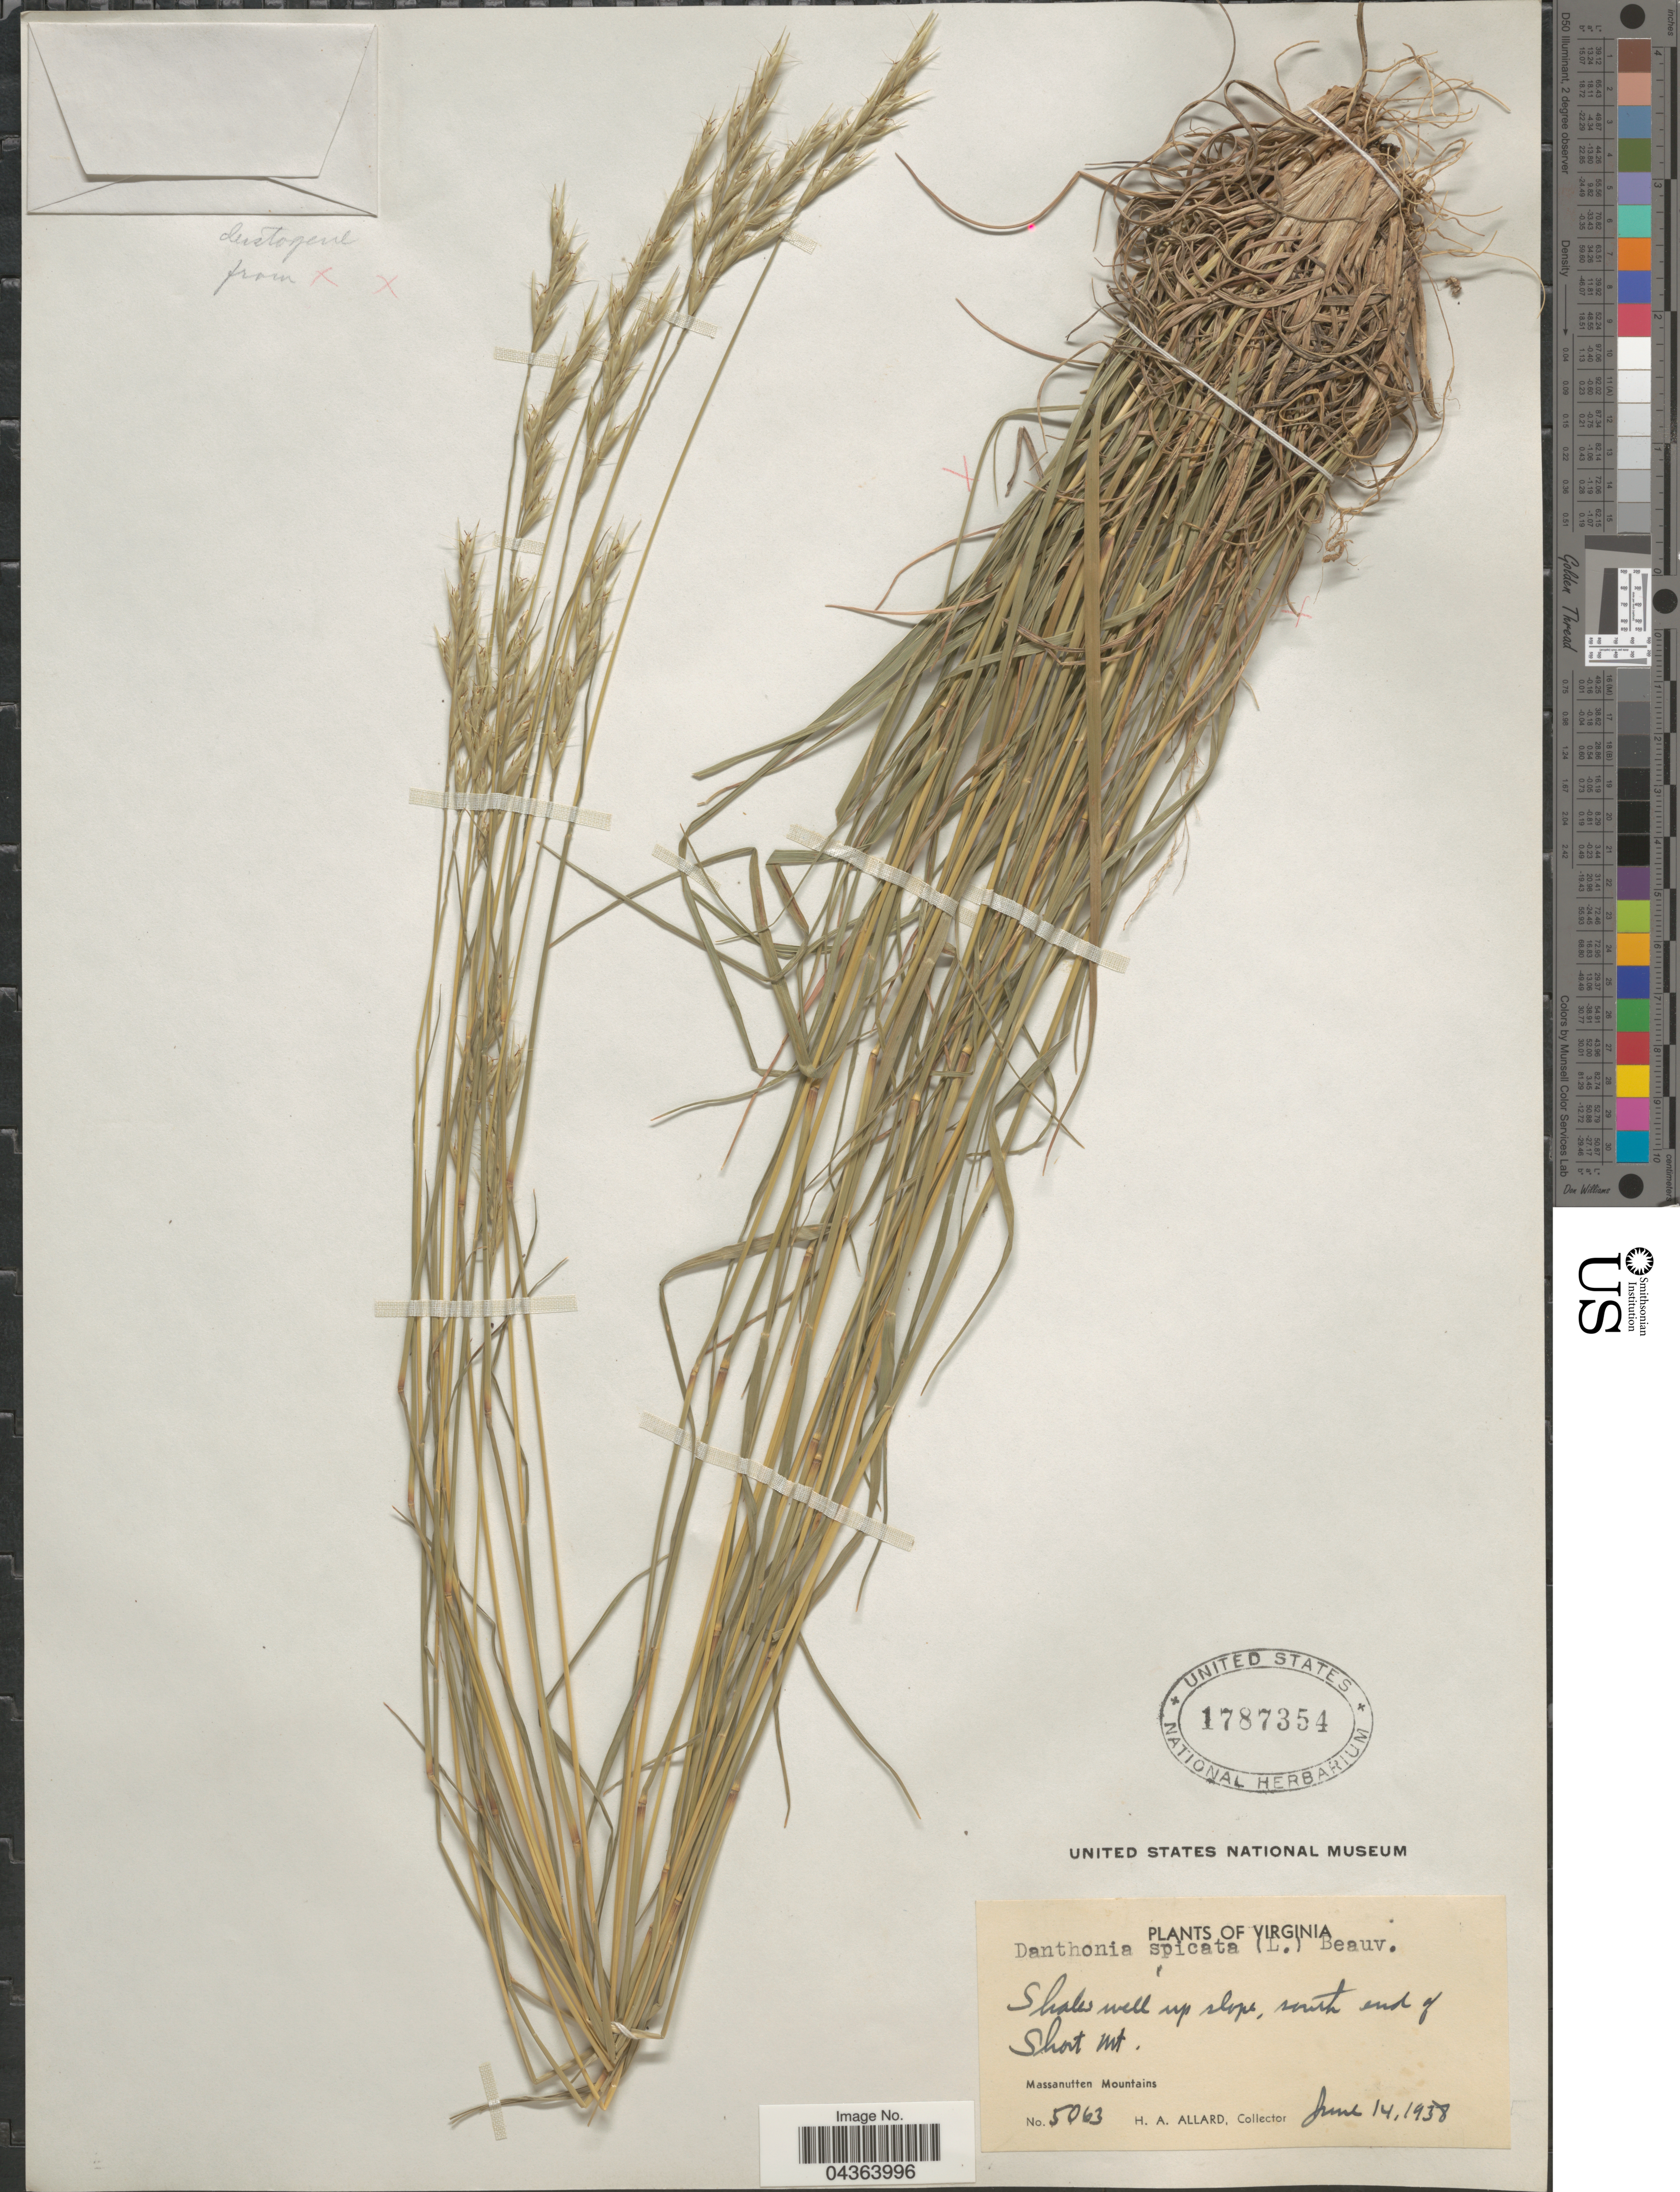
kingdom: Plantae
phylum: Tracheophyta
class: Liliopsida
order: Poales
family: Poaceae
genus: Danthonia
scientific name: Danthonia spicata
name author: (L.) P. Beauv. ex Roem. & Schult.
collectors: H. A. Allard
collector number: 5063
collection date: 1938-06-14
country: United States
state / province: Virginia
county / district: Shenandoah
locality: Shales well up slope, south end of Short Mt. Massanutten Mountains.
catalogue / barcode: US 1787354